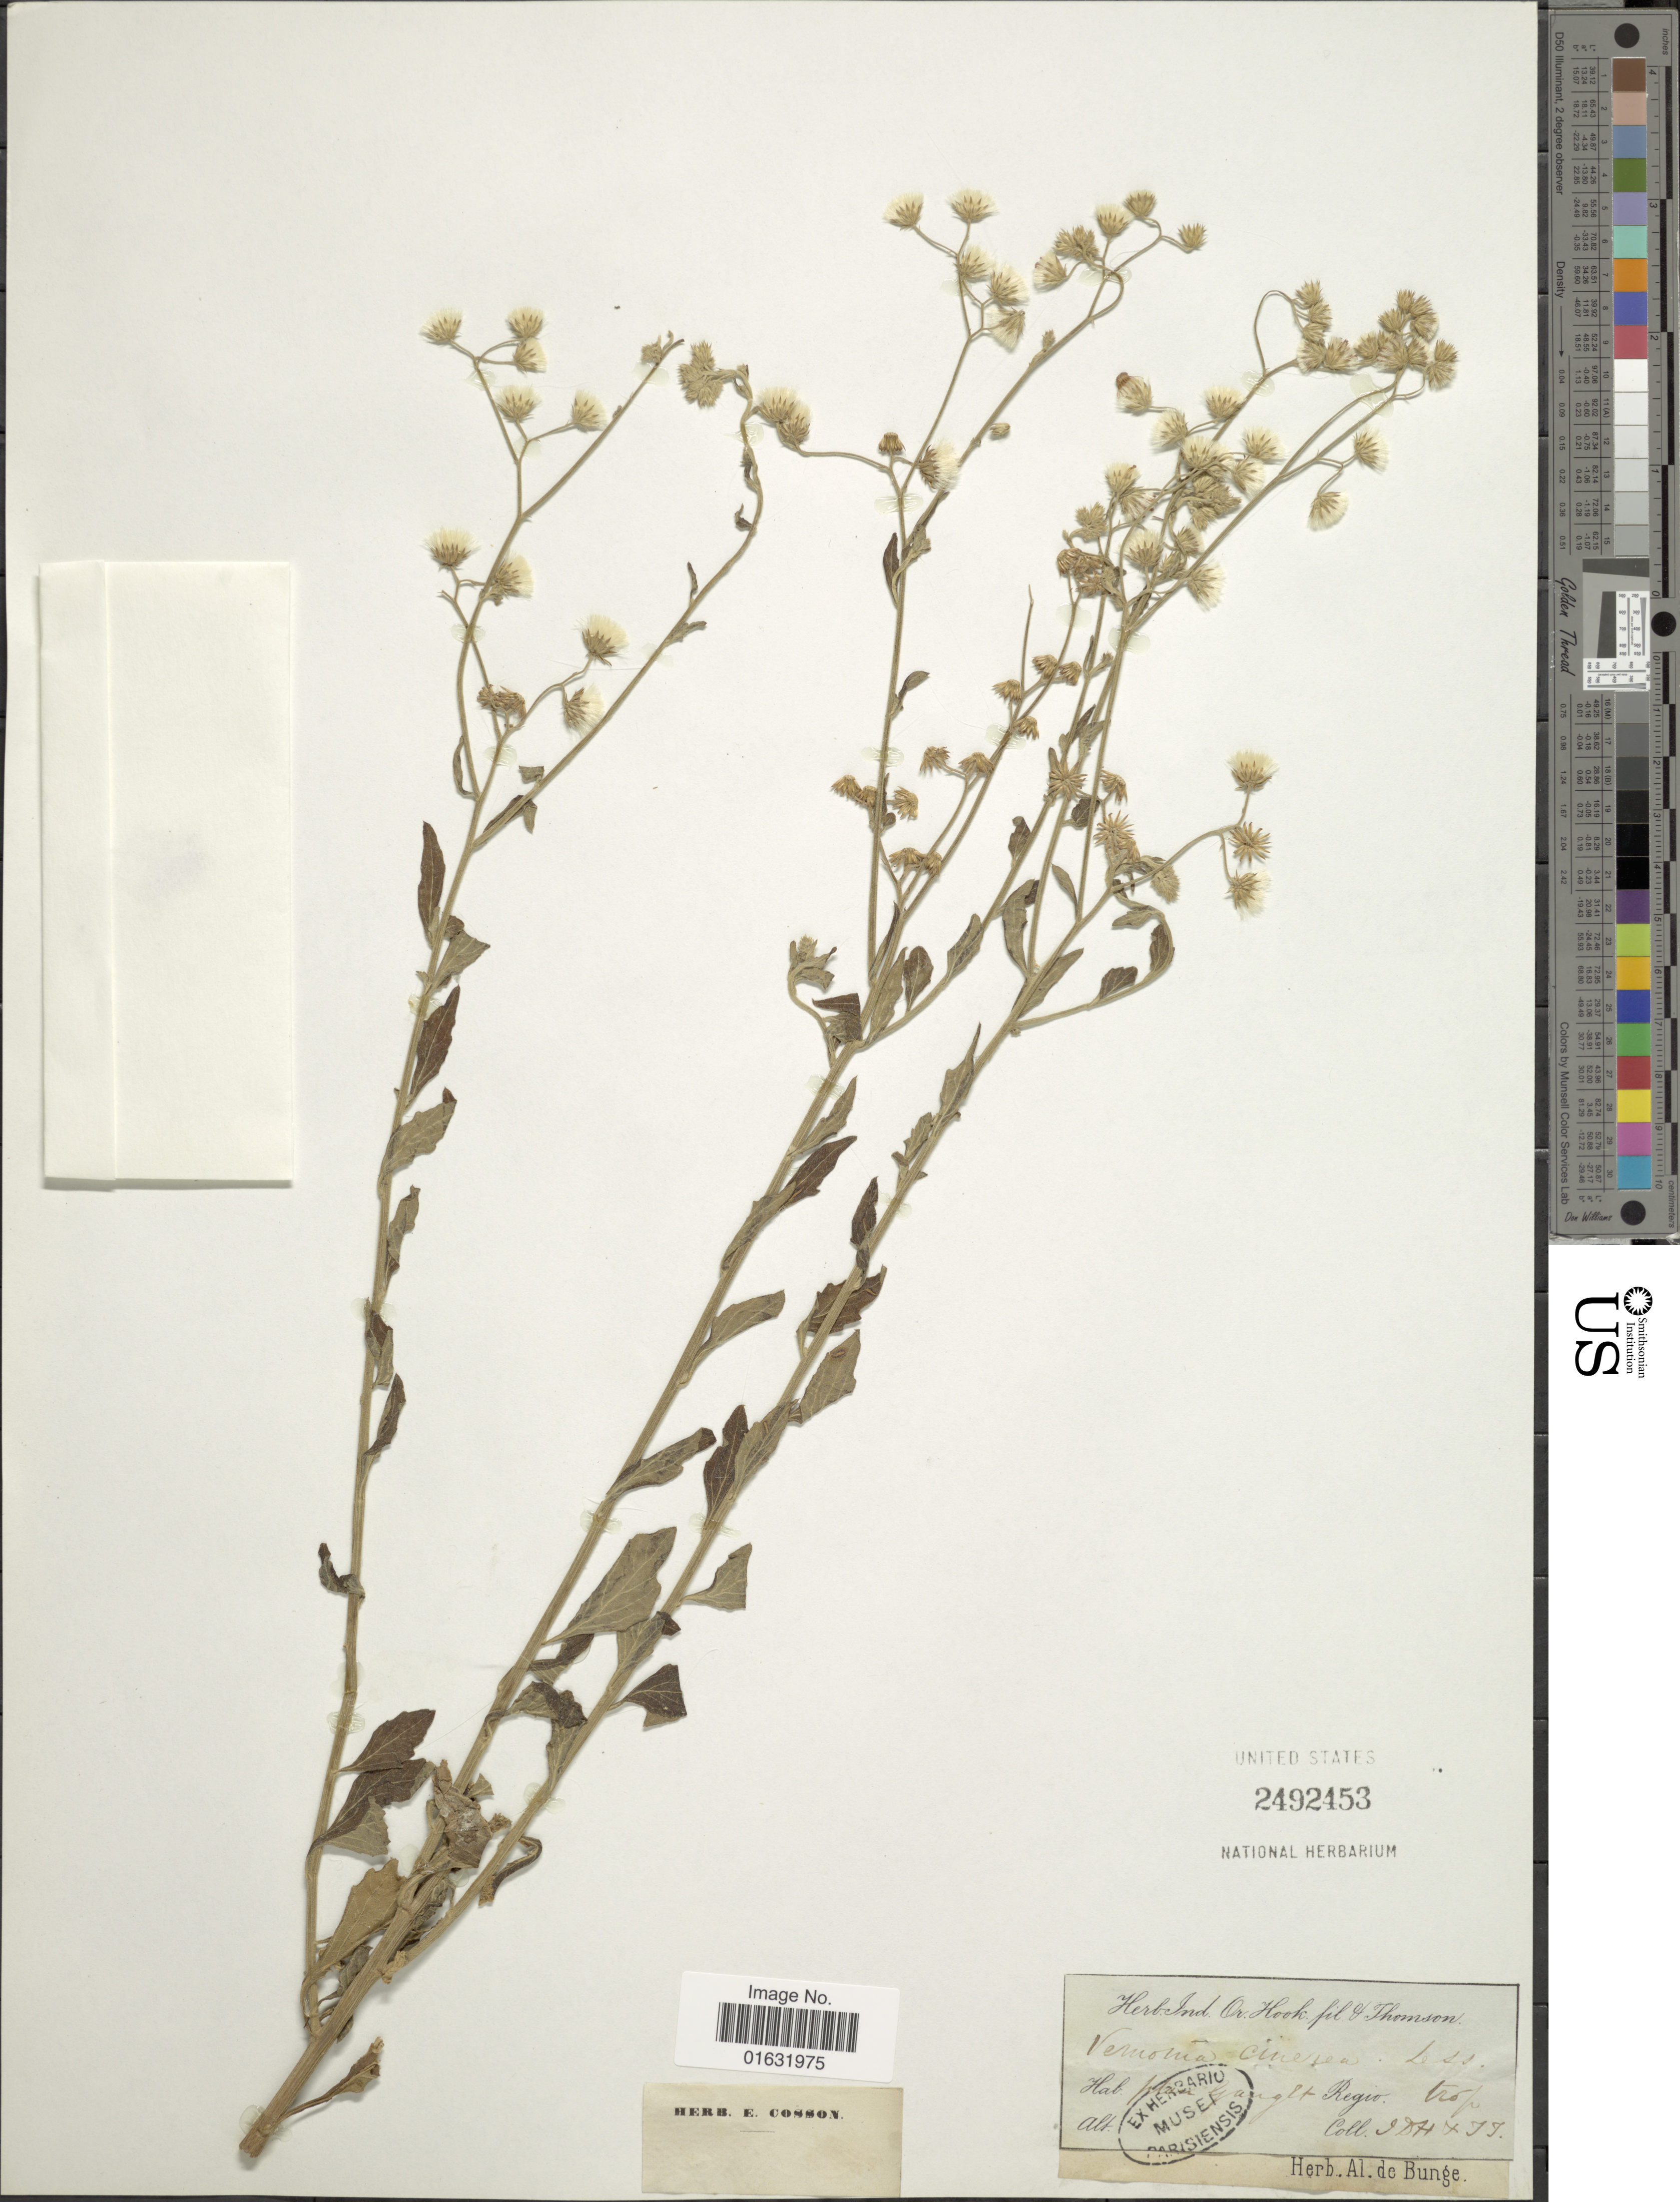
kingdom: Plantae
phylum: Tracheophyta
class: Magnoliopsida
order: Asterales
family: Asteraceae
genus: Cyanthillium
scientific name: Cyanthillium cinereum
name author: (L.) H. Rob.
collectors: J. D. Hooker & T. Thomson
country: India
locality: Plaas Ganget. [interpreted]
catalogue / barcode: US 2492453